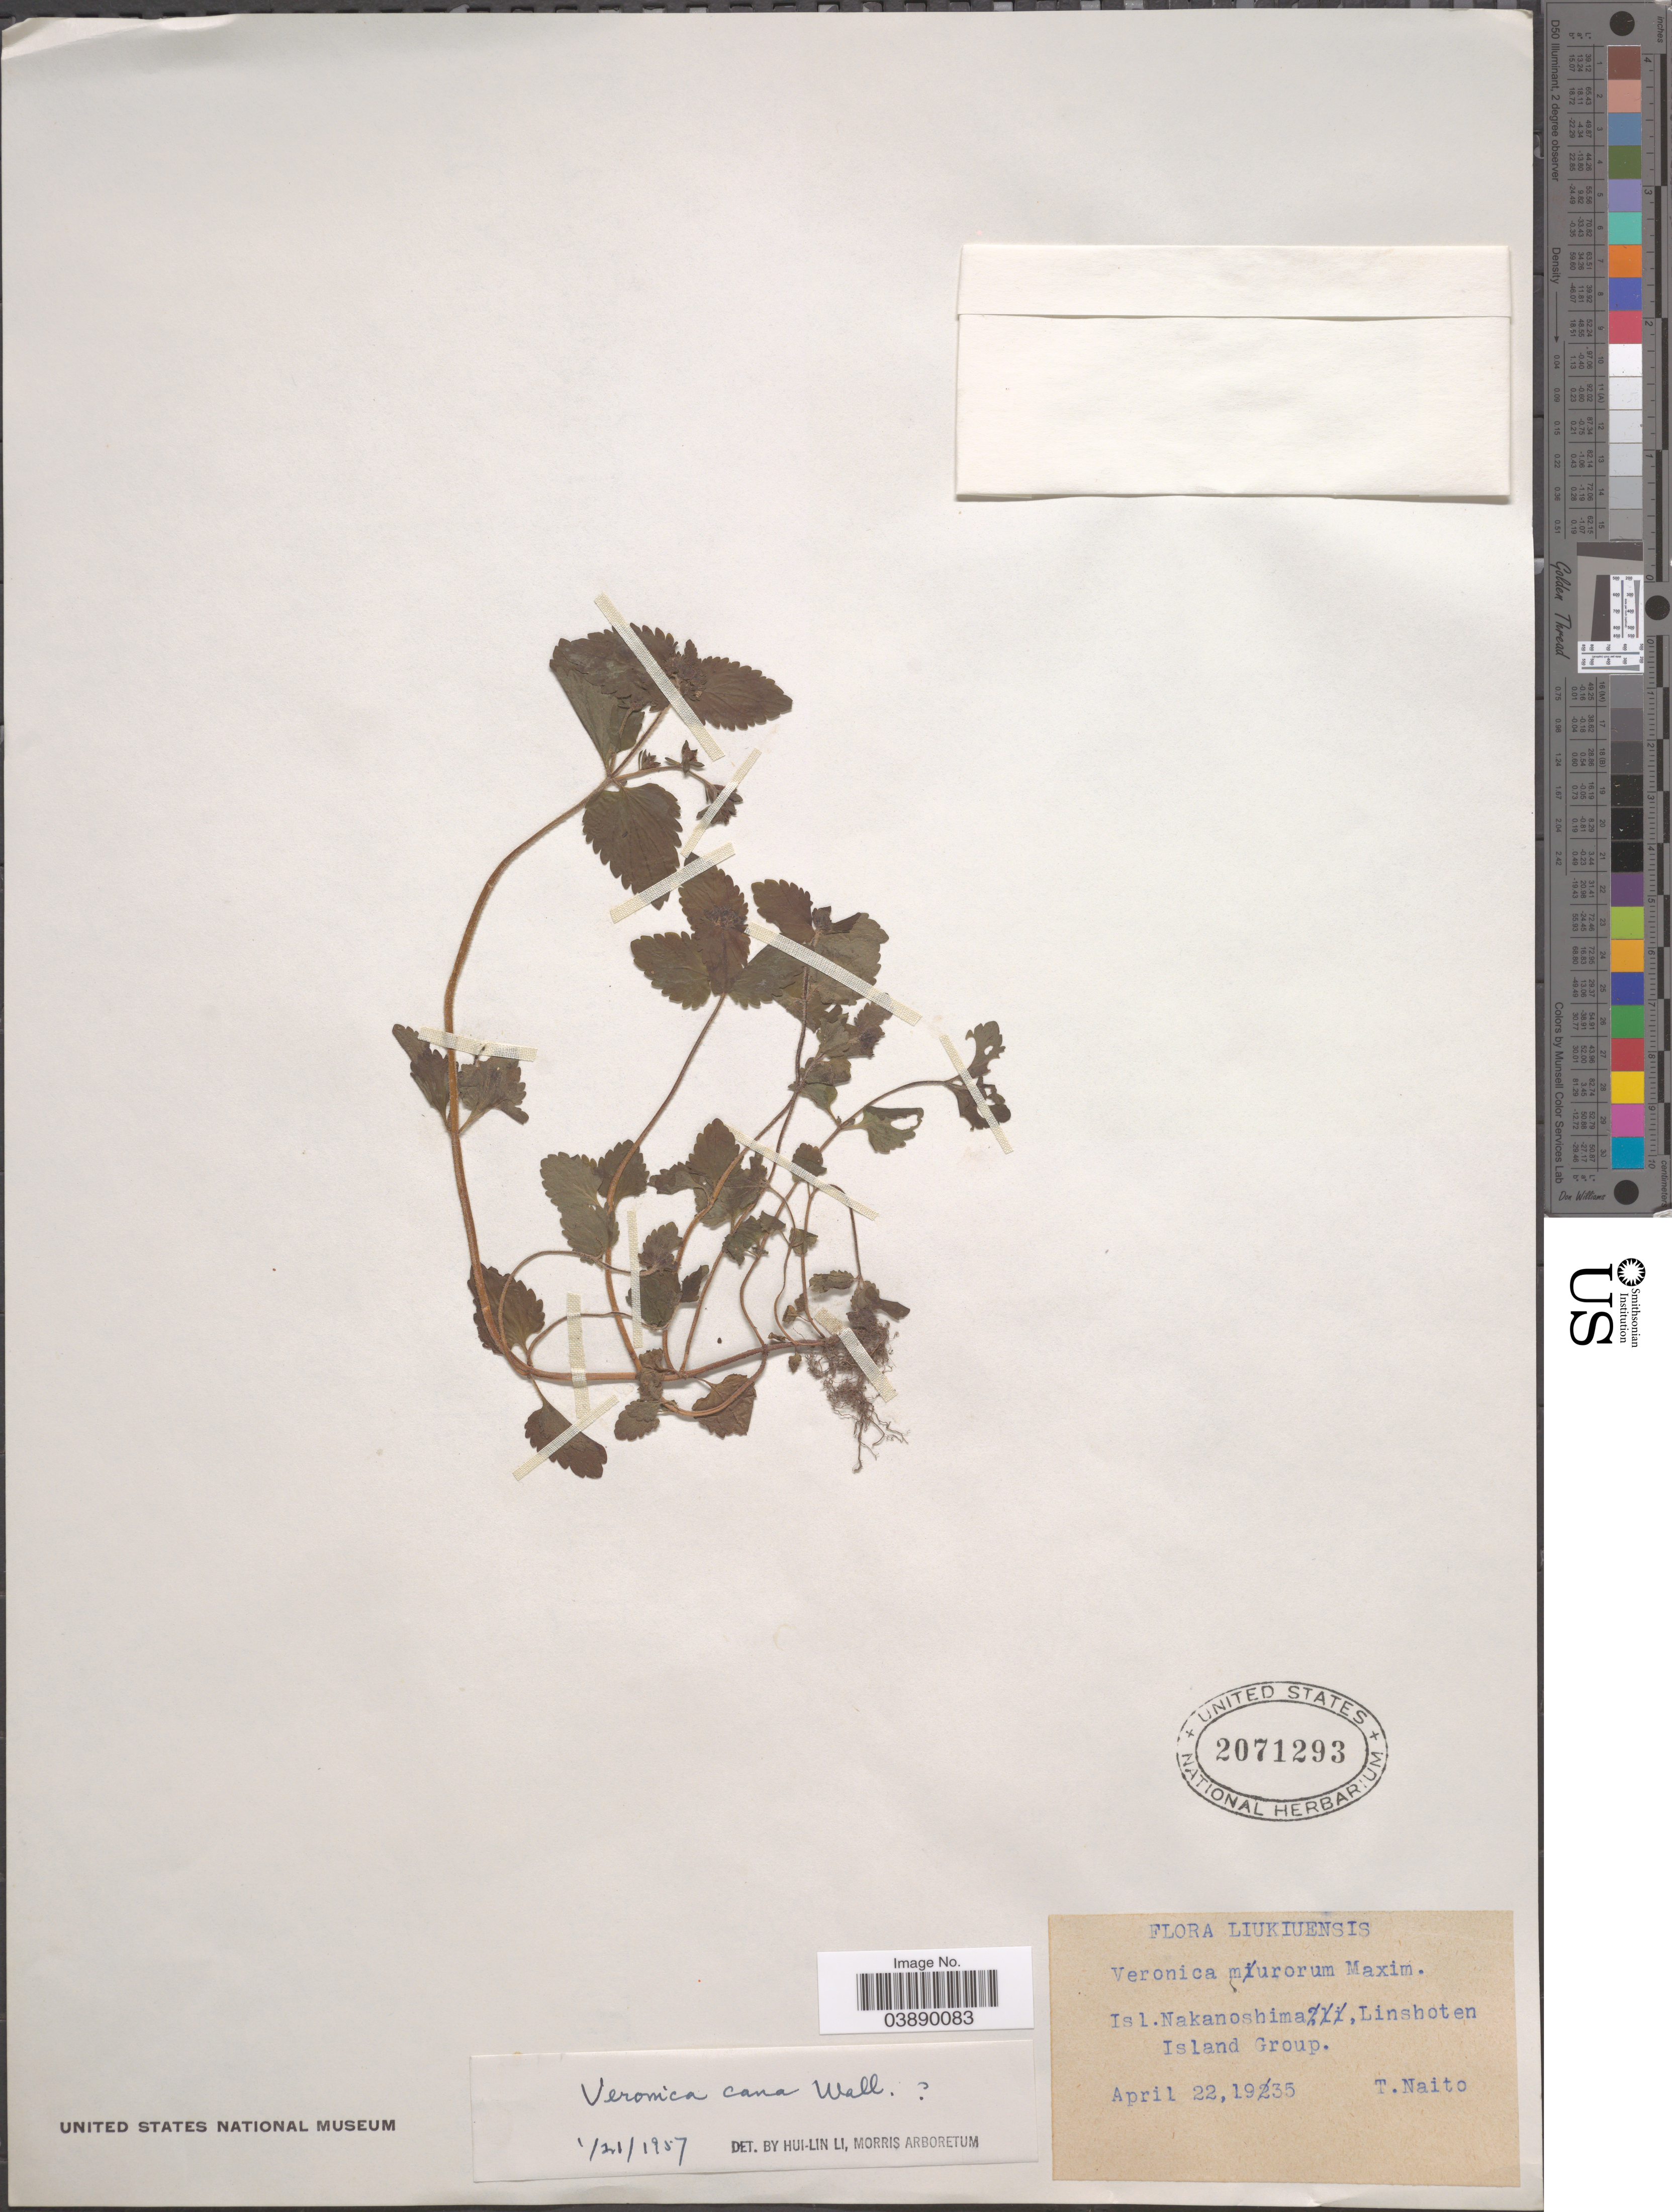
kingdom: Plantae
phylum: Tracheophyta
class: Magnoliopsida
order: Lamiales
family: Plantaginaceae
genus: Veronica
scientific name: Veronica javanica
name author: Blume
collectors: T. Naito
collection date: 1935-04-22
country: Japan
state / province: Okinawa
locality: Liukiuensis. Isl. Nakanoshima, Linshoten Island Group.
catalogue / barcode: US 2071293